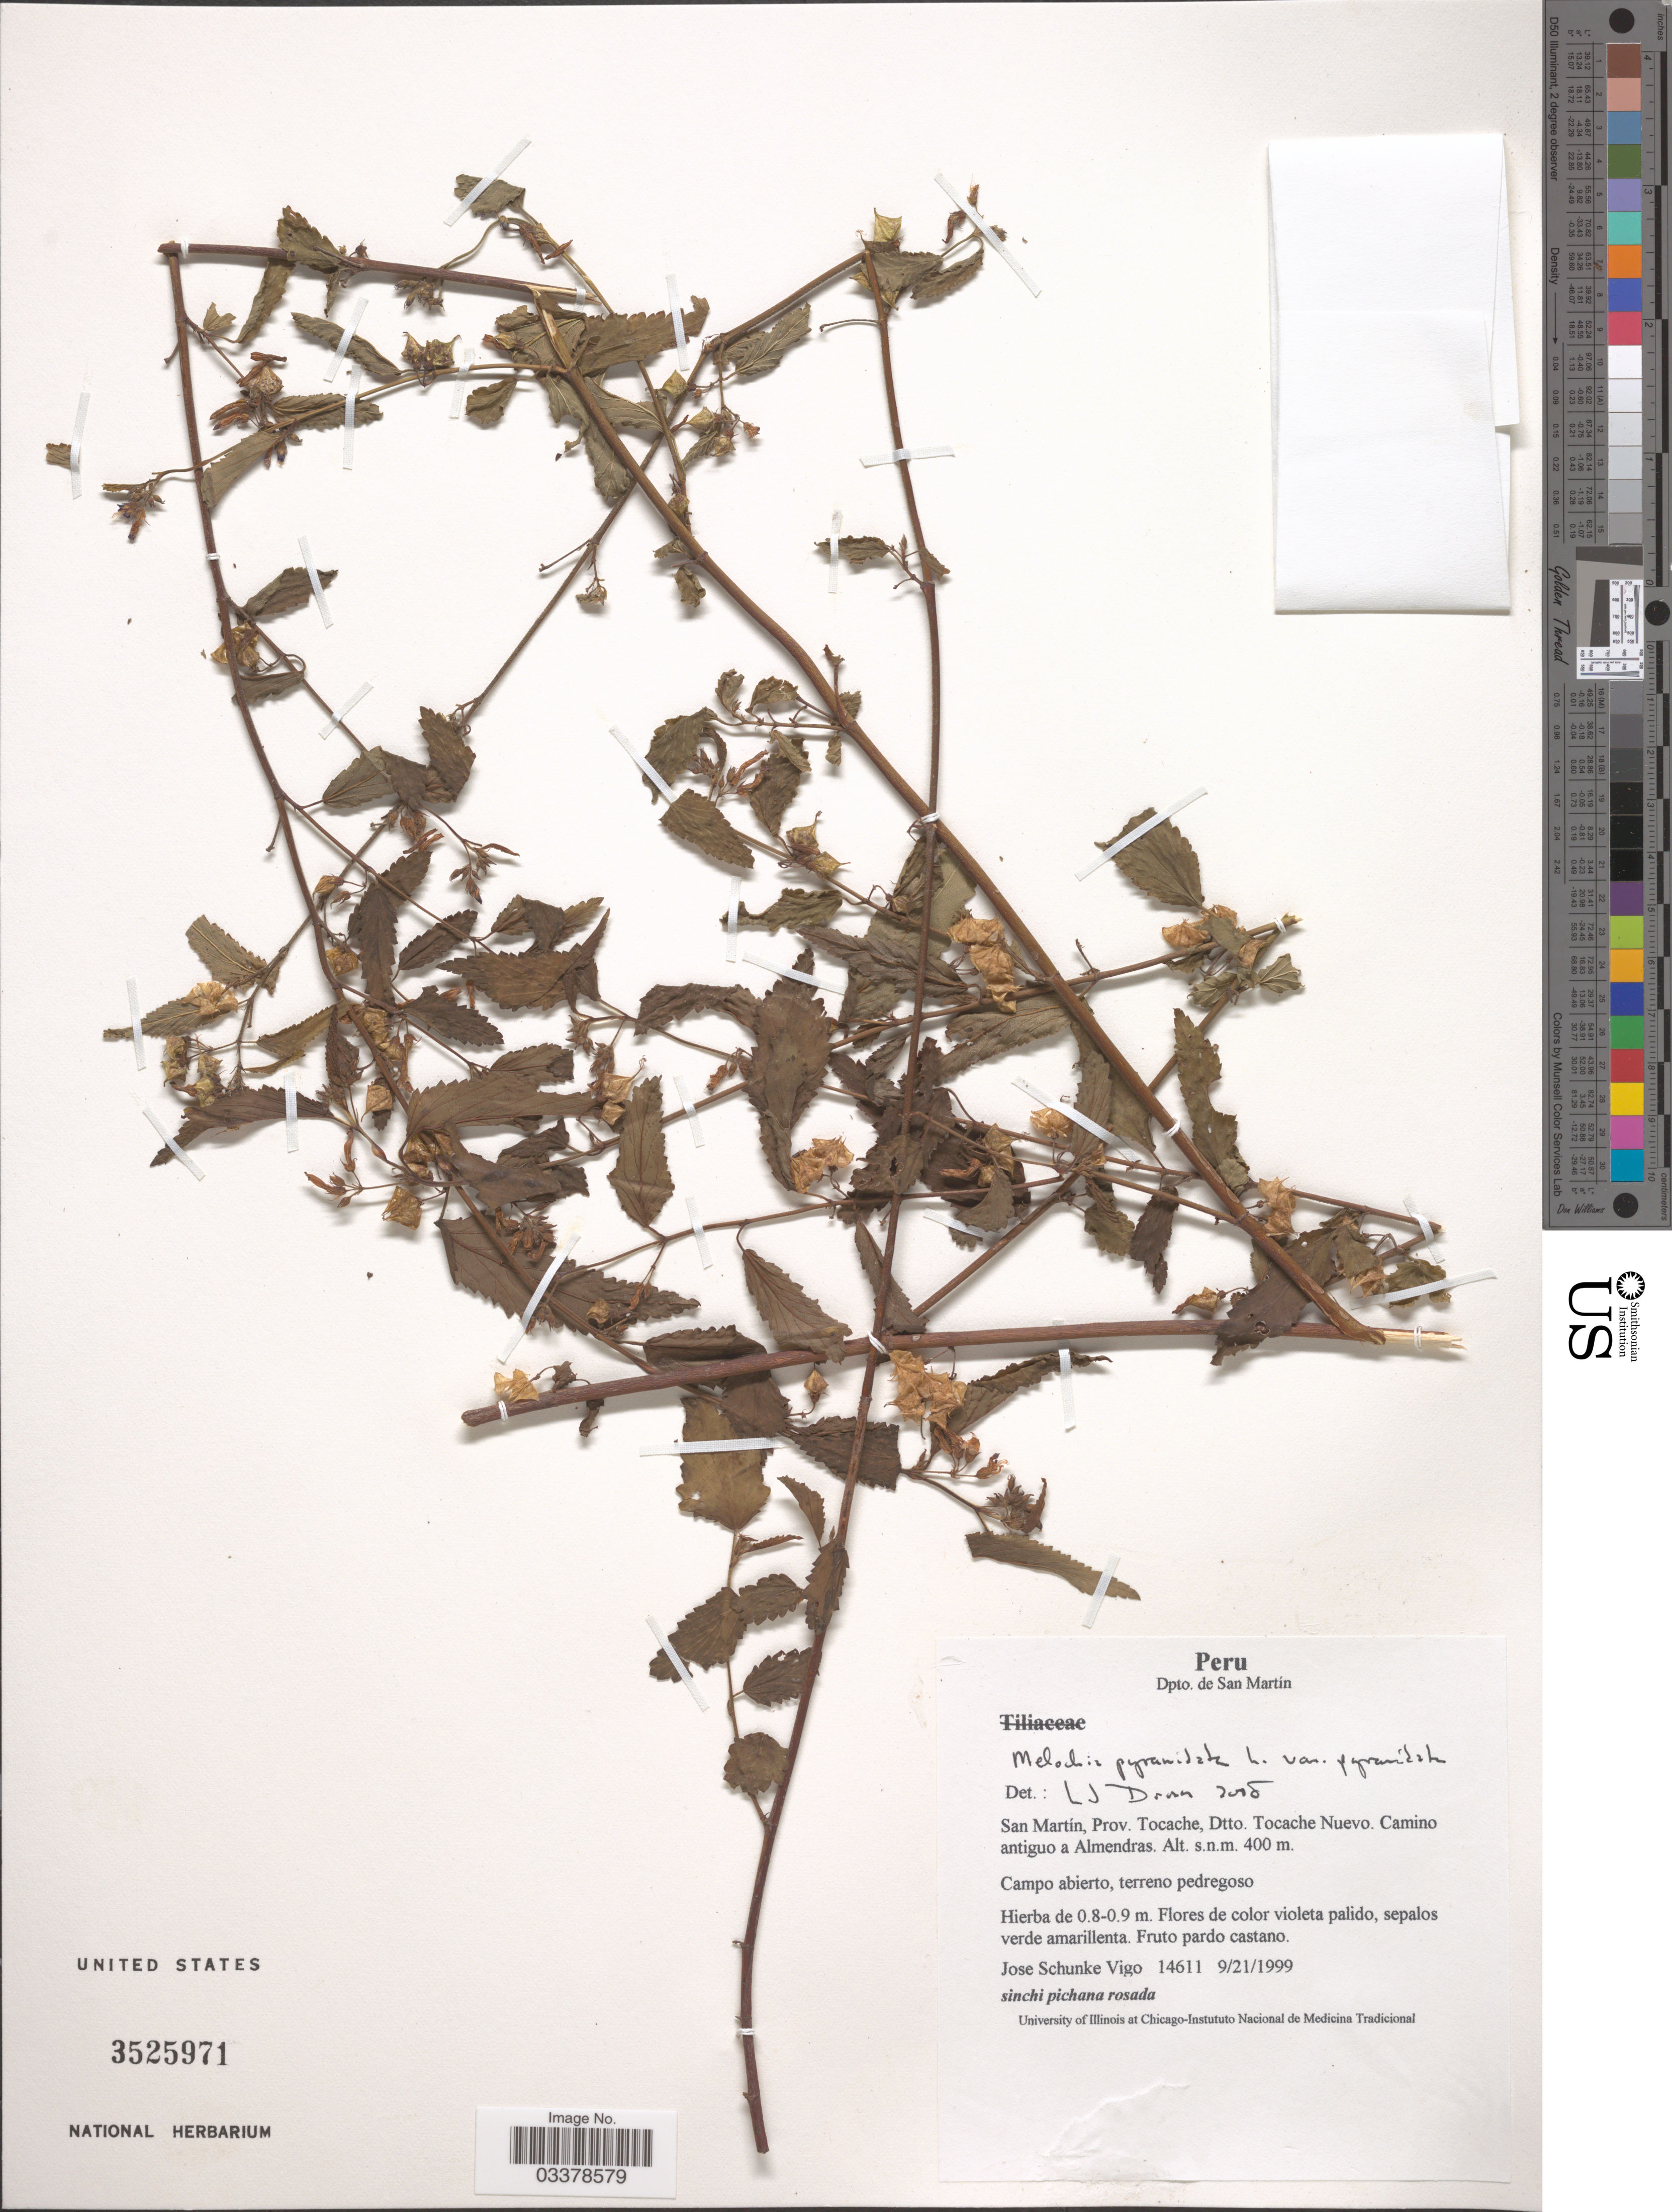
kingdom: Plantae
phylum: Tracheophyta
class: Magnoliopsida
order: Malvales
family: Malvaceae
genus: Melochia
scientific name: Melochia pyramidata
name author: L.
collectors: J. Schunke Vigo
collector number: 14611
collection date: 1999-09-21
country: Peru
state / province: San Martín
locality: Dpto. de San Martin. San Martín, Prov. Tocache, Dtto. Tocache Nuevo. Camino antiguo a Almendras.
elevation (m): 400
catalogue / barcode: US 3525971